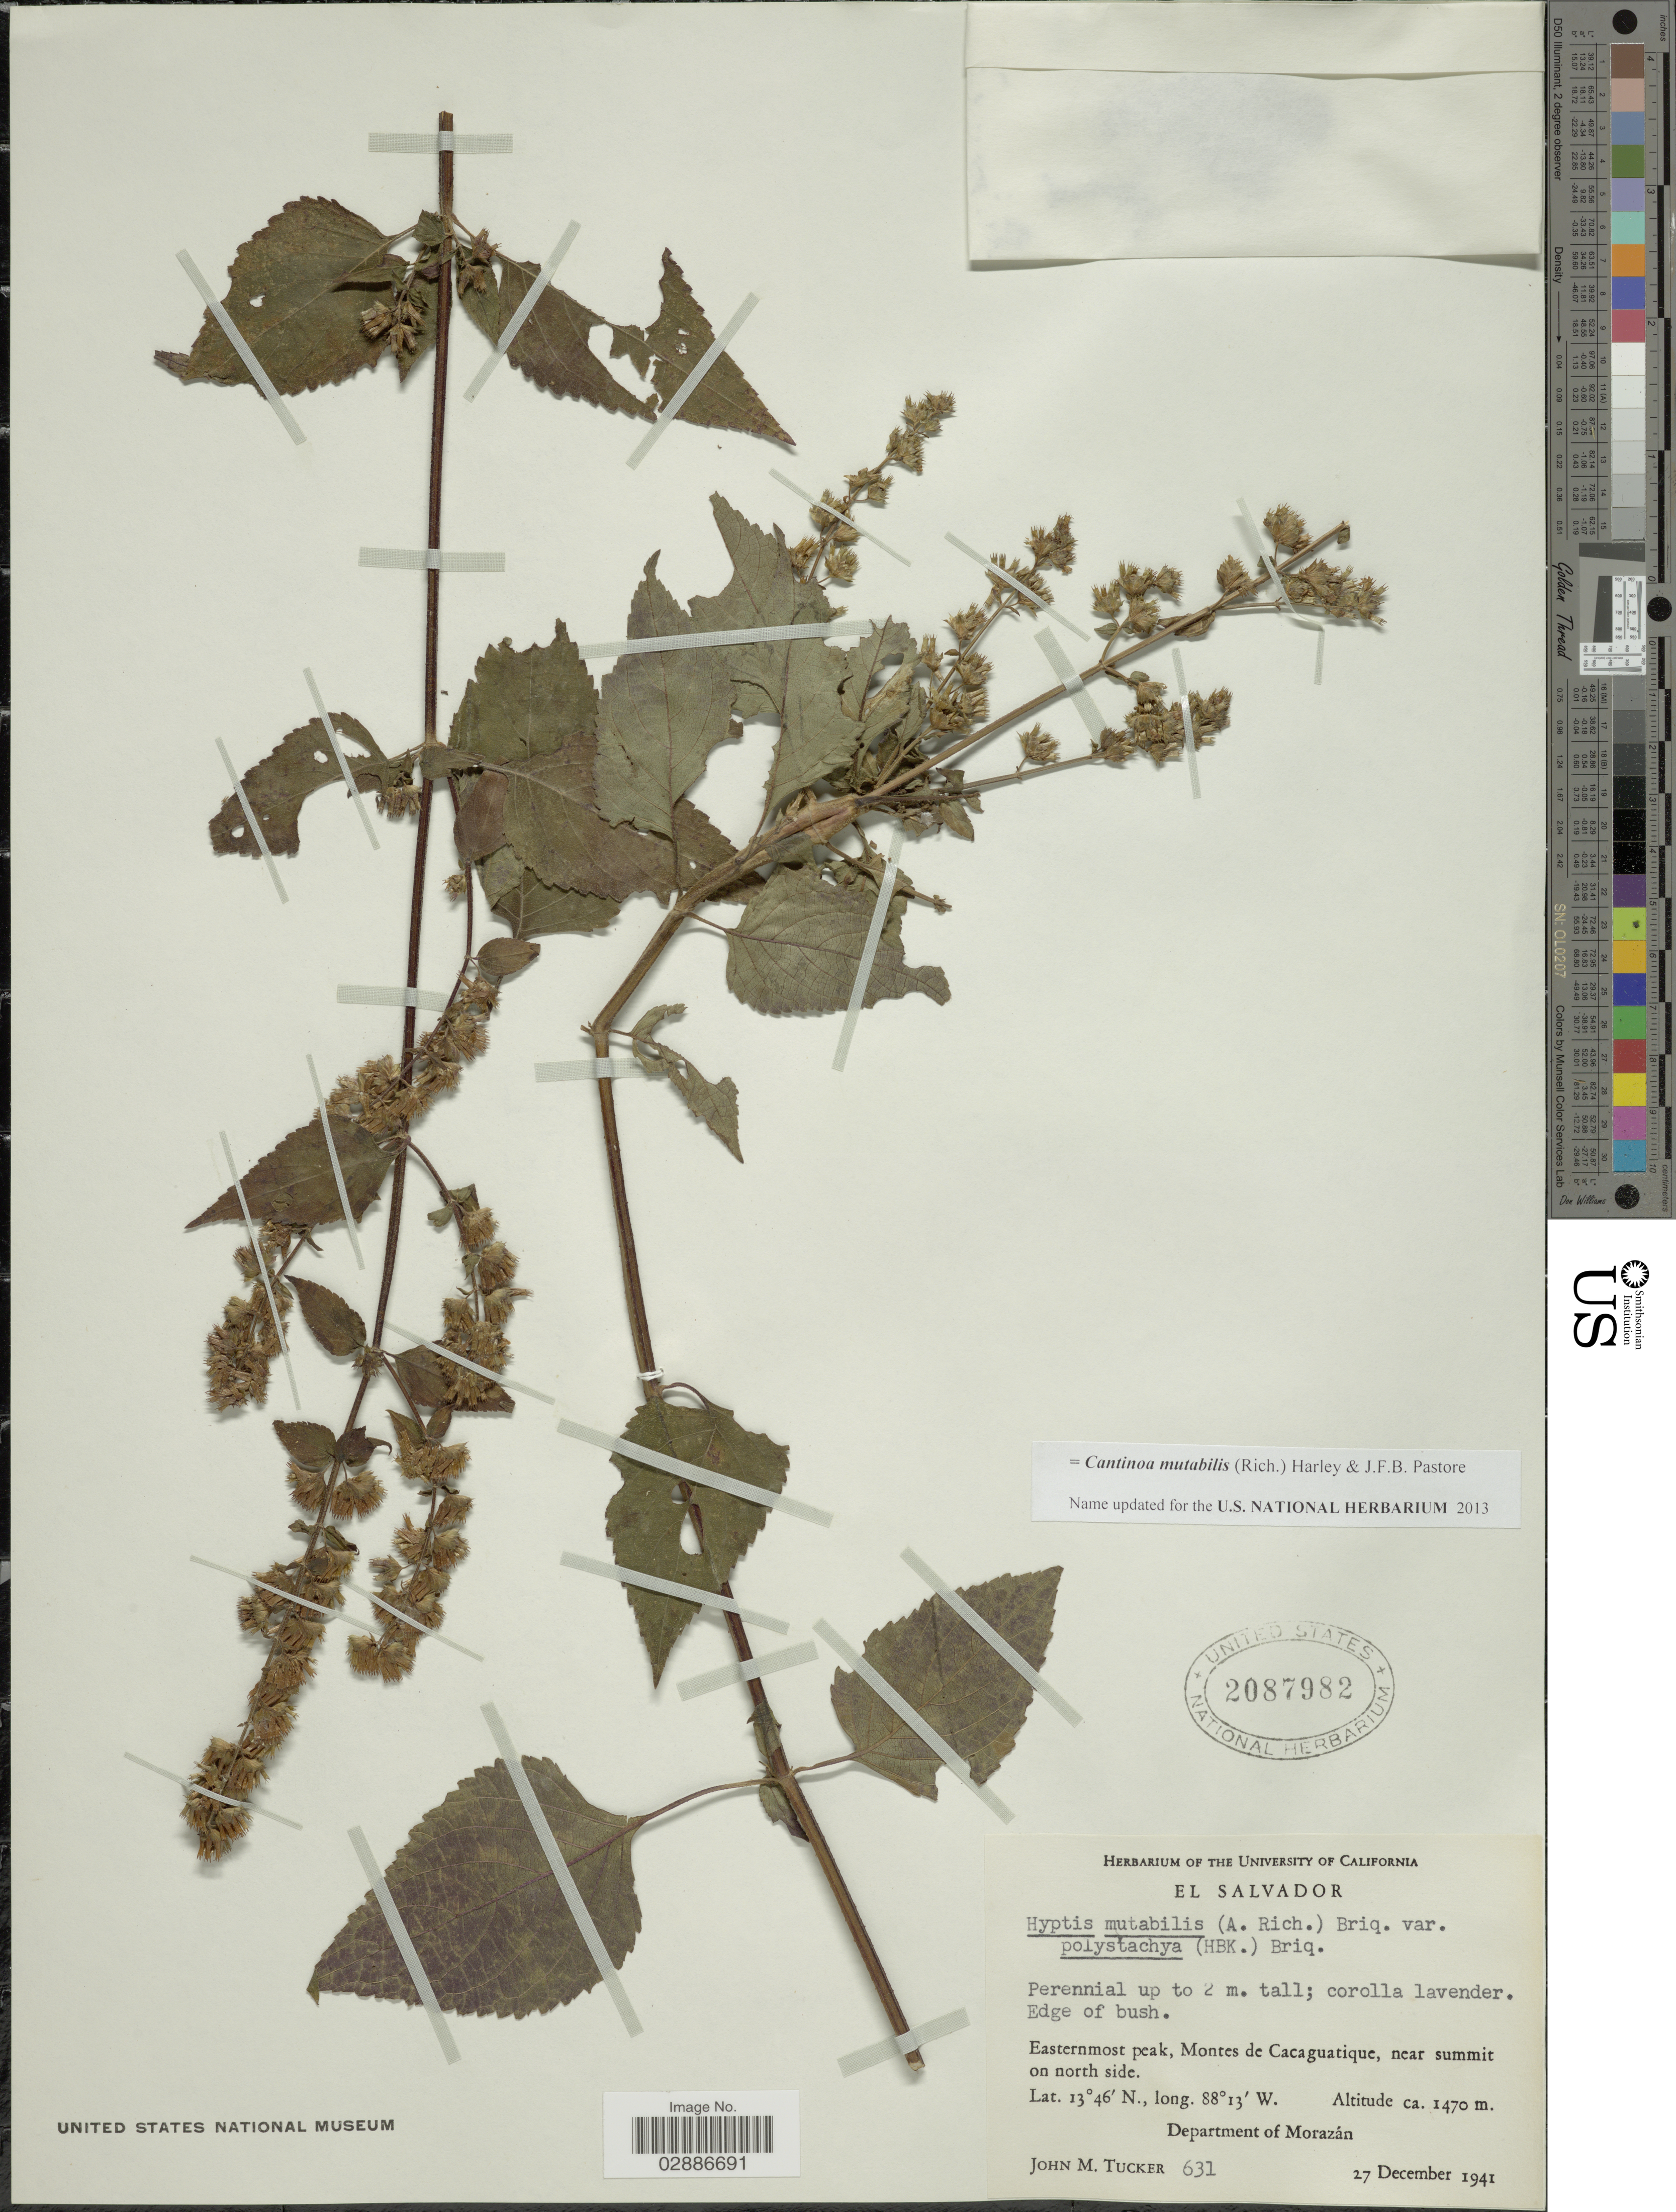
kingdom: Plantae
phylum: Tracheophyta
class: Magnoliopsida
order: Lamiales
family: Lamiaceae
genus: Cantinoa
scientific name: Cantinoa mutabilis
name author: (Epling) Harley & J.F.B. Pastore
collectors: J. M. Tucker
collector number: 631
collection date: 1941-12-27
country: El Salvador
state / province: Morazan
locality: Easternmost peak, Montes de Cacaguatique, near summit on north side. Department of Morazán.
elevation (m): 1470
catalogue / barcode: US 2087982